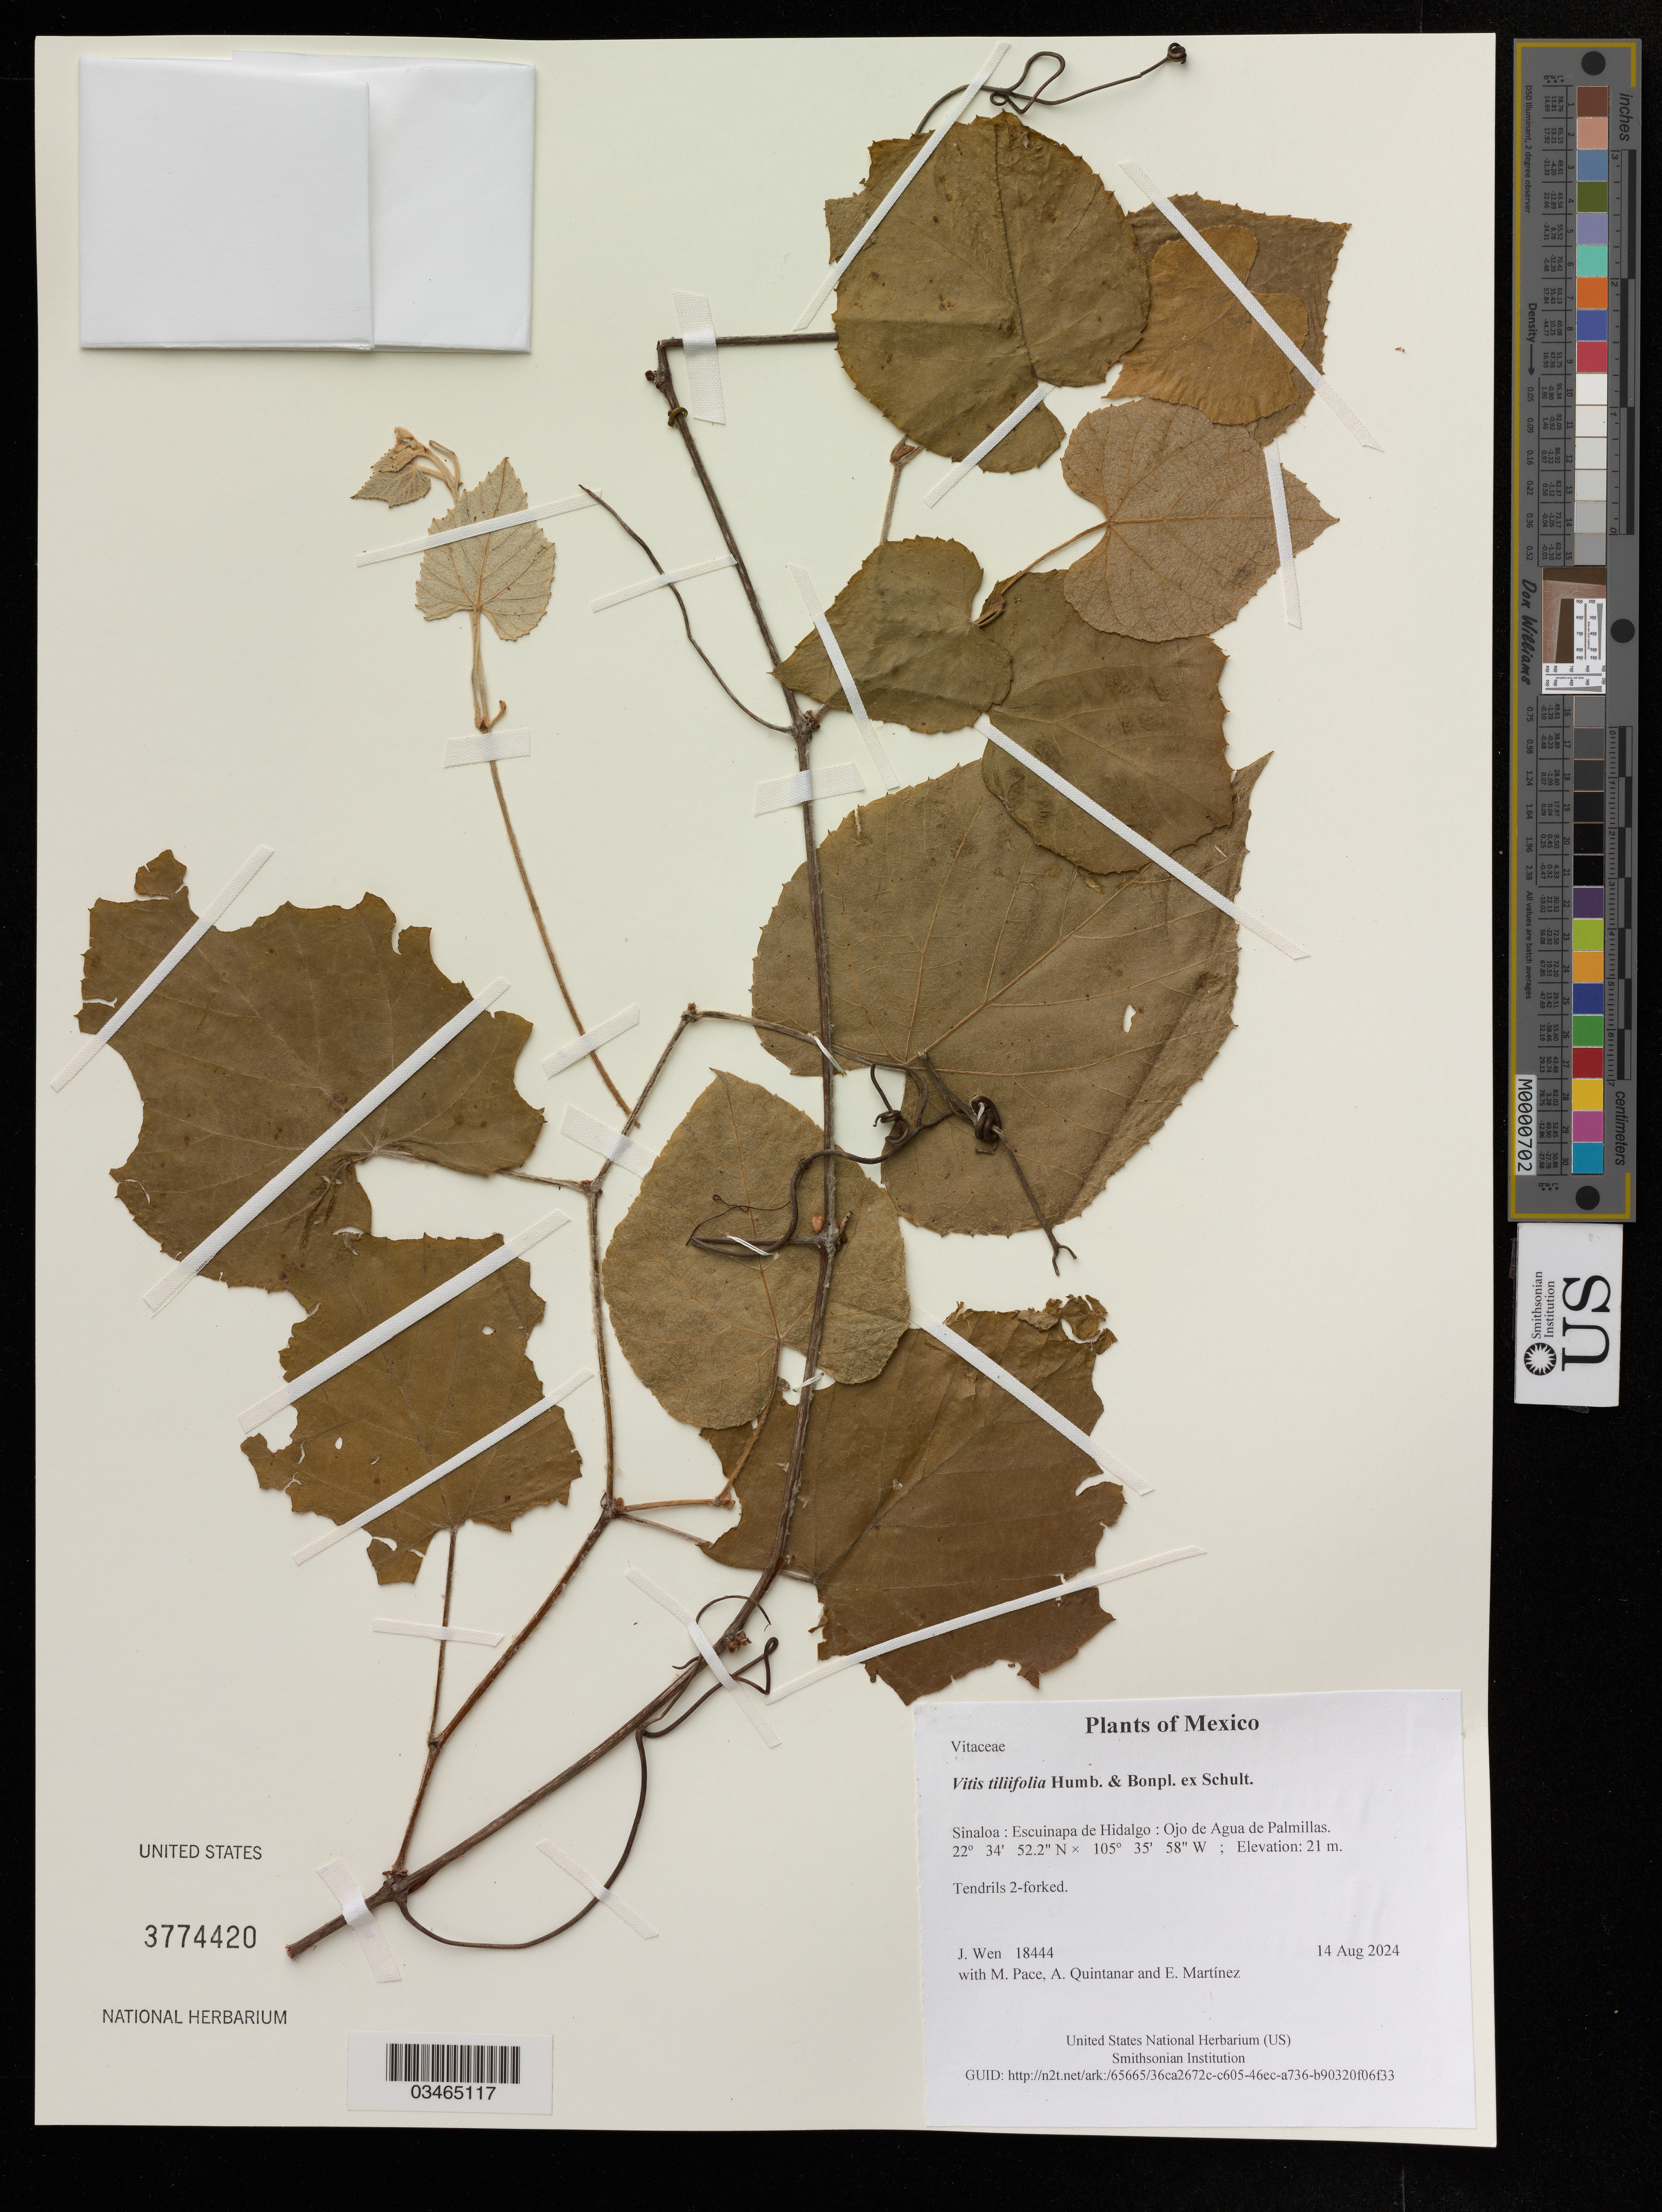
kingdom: Plantae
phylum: Tracheophyta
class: Magnoliopsida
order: Vitales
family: Vitaceae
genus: Vitis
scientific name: Vitis tiliifolia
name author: Humb. & Bonpl. ex Schult.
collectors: J. Wen, M. Pace, A. Quintanar & E. Martínez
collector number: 18444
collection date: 2024-08-14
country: Mexico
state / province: Sinaloa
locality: Escuinapa de Hidalgo: Ojo de Agua de Palmillas.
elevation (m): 21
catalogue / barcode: US 3774420